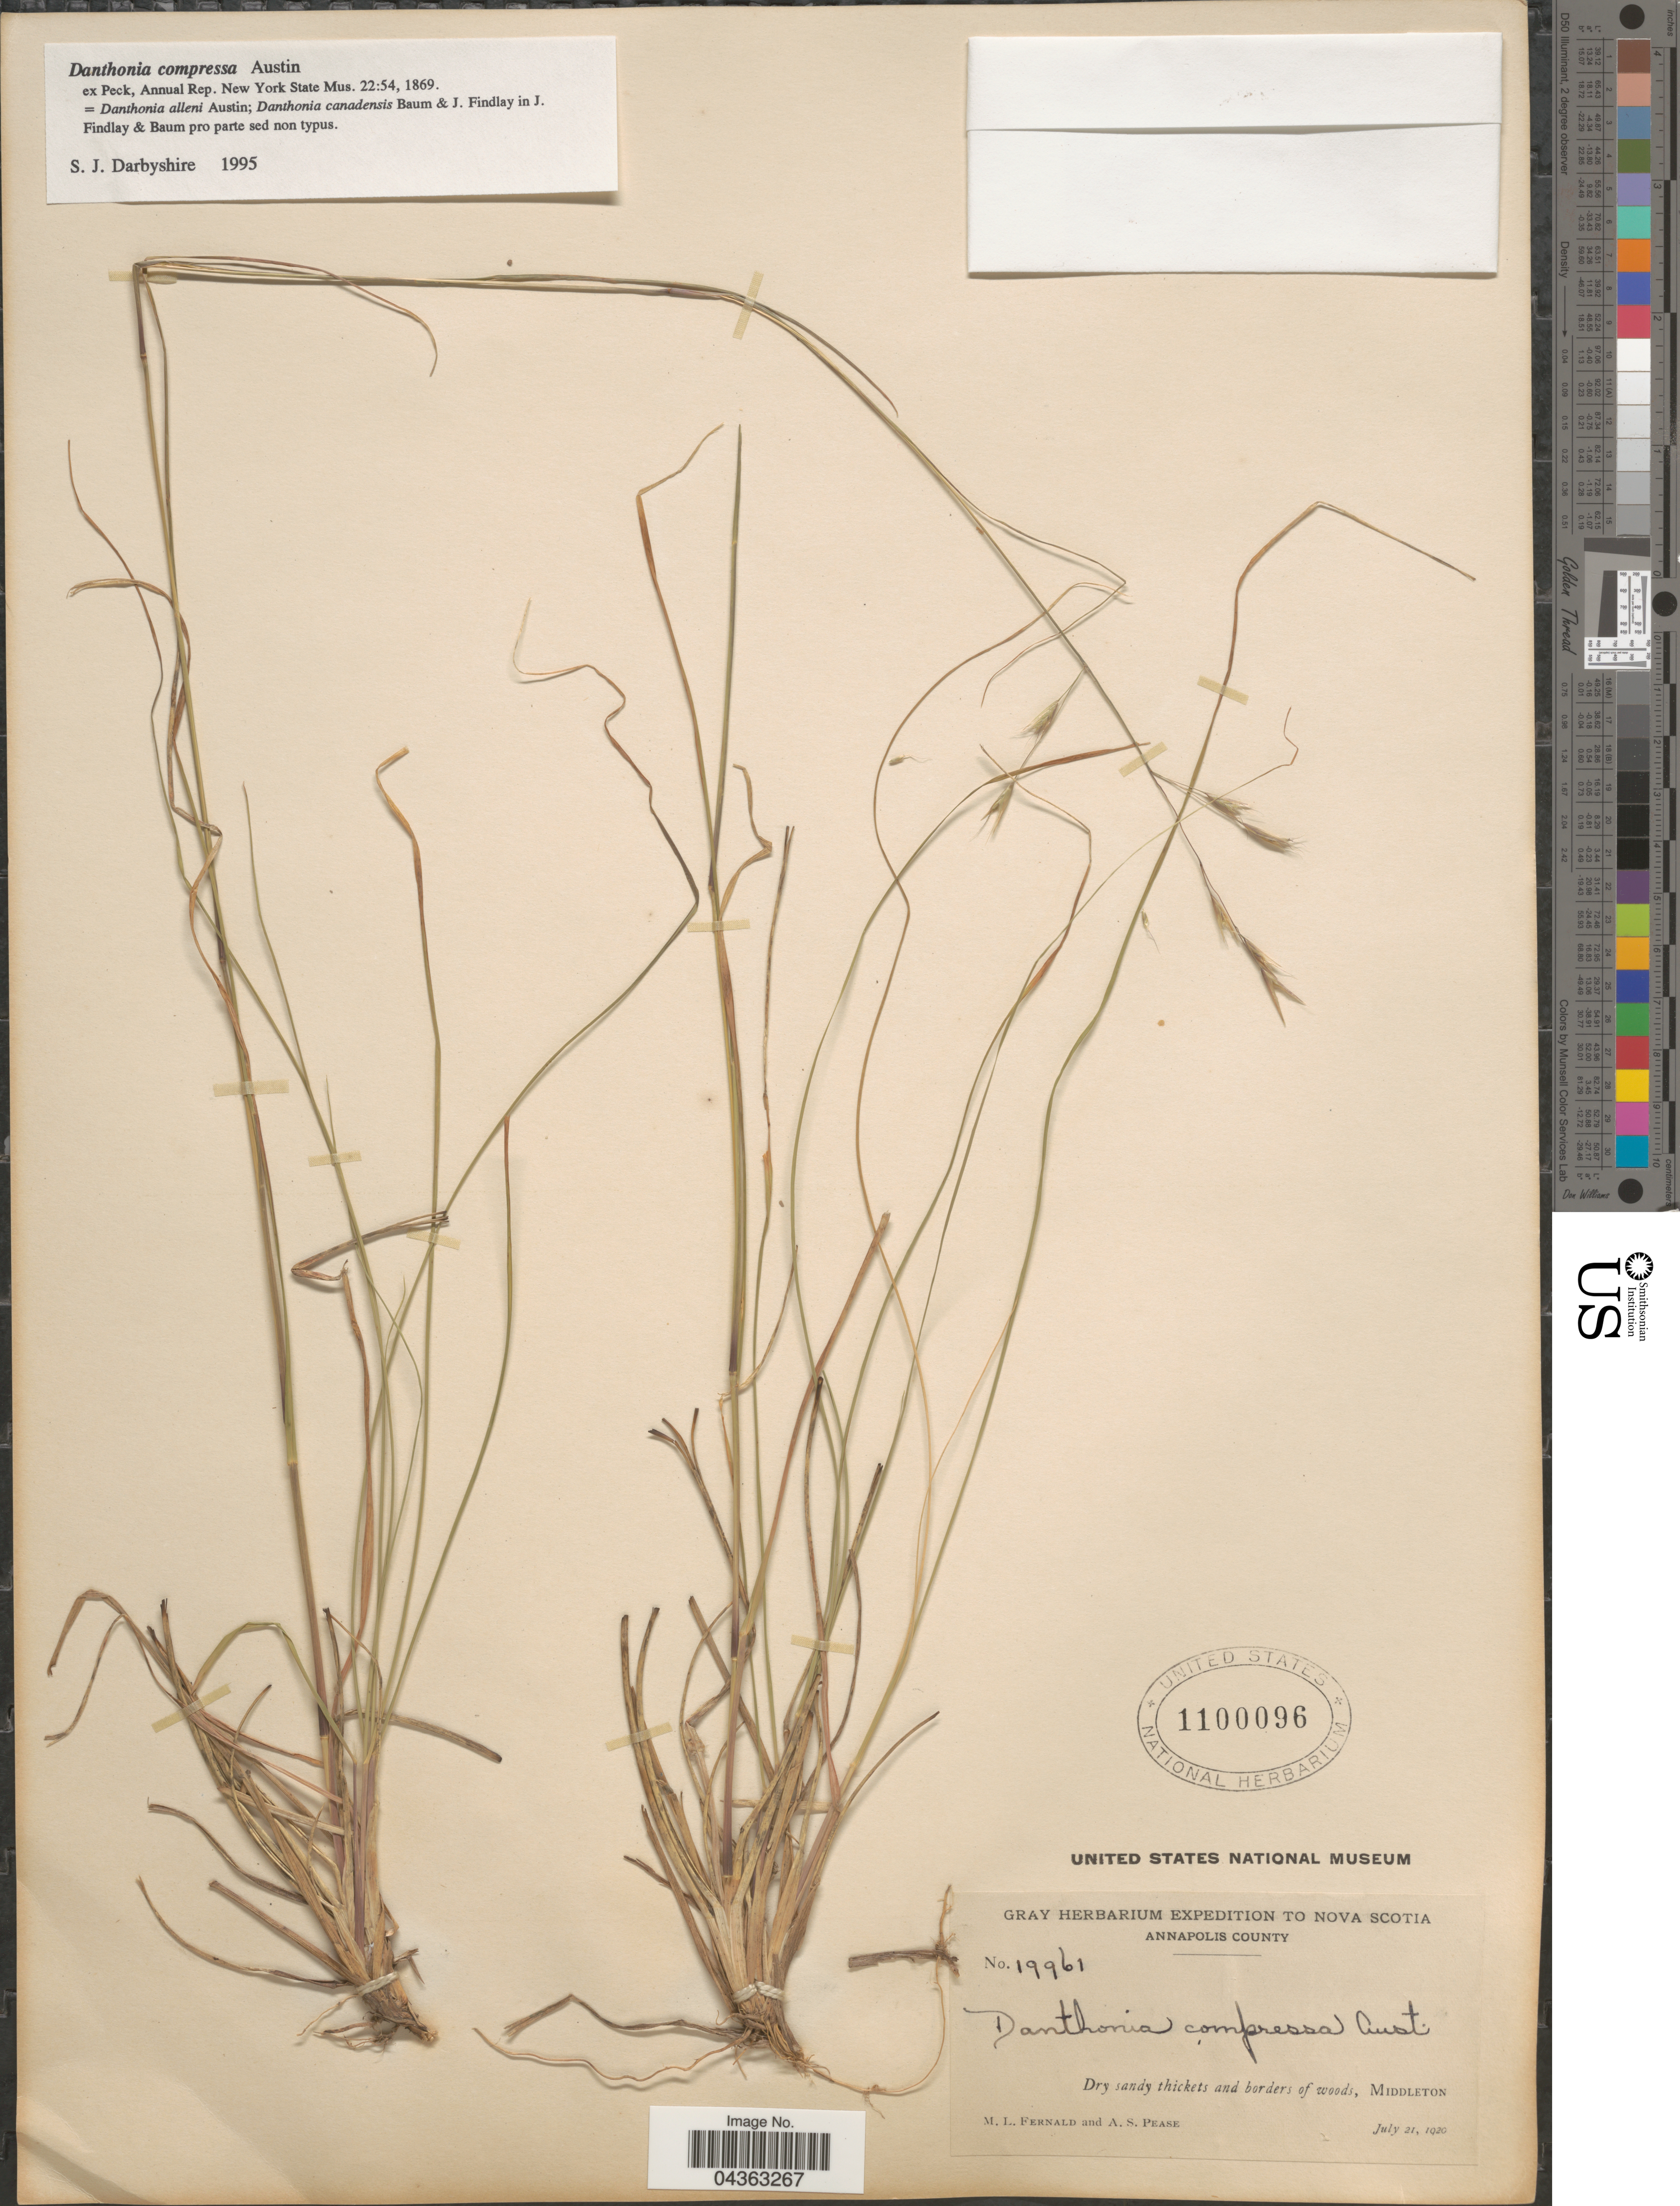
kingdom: Plantae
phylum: Tracheophyta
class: Liliopsida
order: Poales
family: Poaceae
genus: Danthonia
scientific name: Danthonia compressa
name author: Austin in F. Peck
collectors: M. L. Fernald & A. S. Pease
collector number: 19961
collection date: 1920-07-21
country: Canada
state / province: Nova Scotia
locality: Gray Herbarium Expedition to Nova Scotia. Annapolis County. Dry sandy thickets and borders of woods, Middleton.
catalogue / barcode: US 1100096